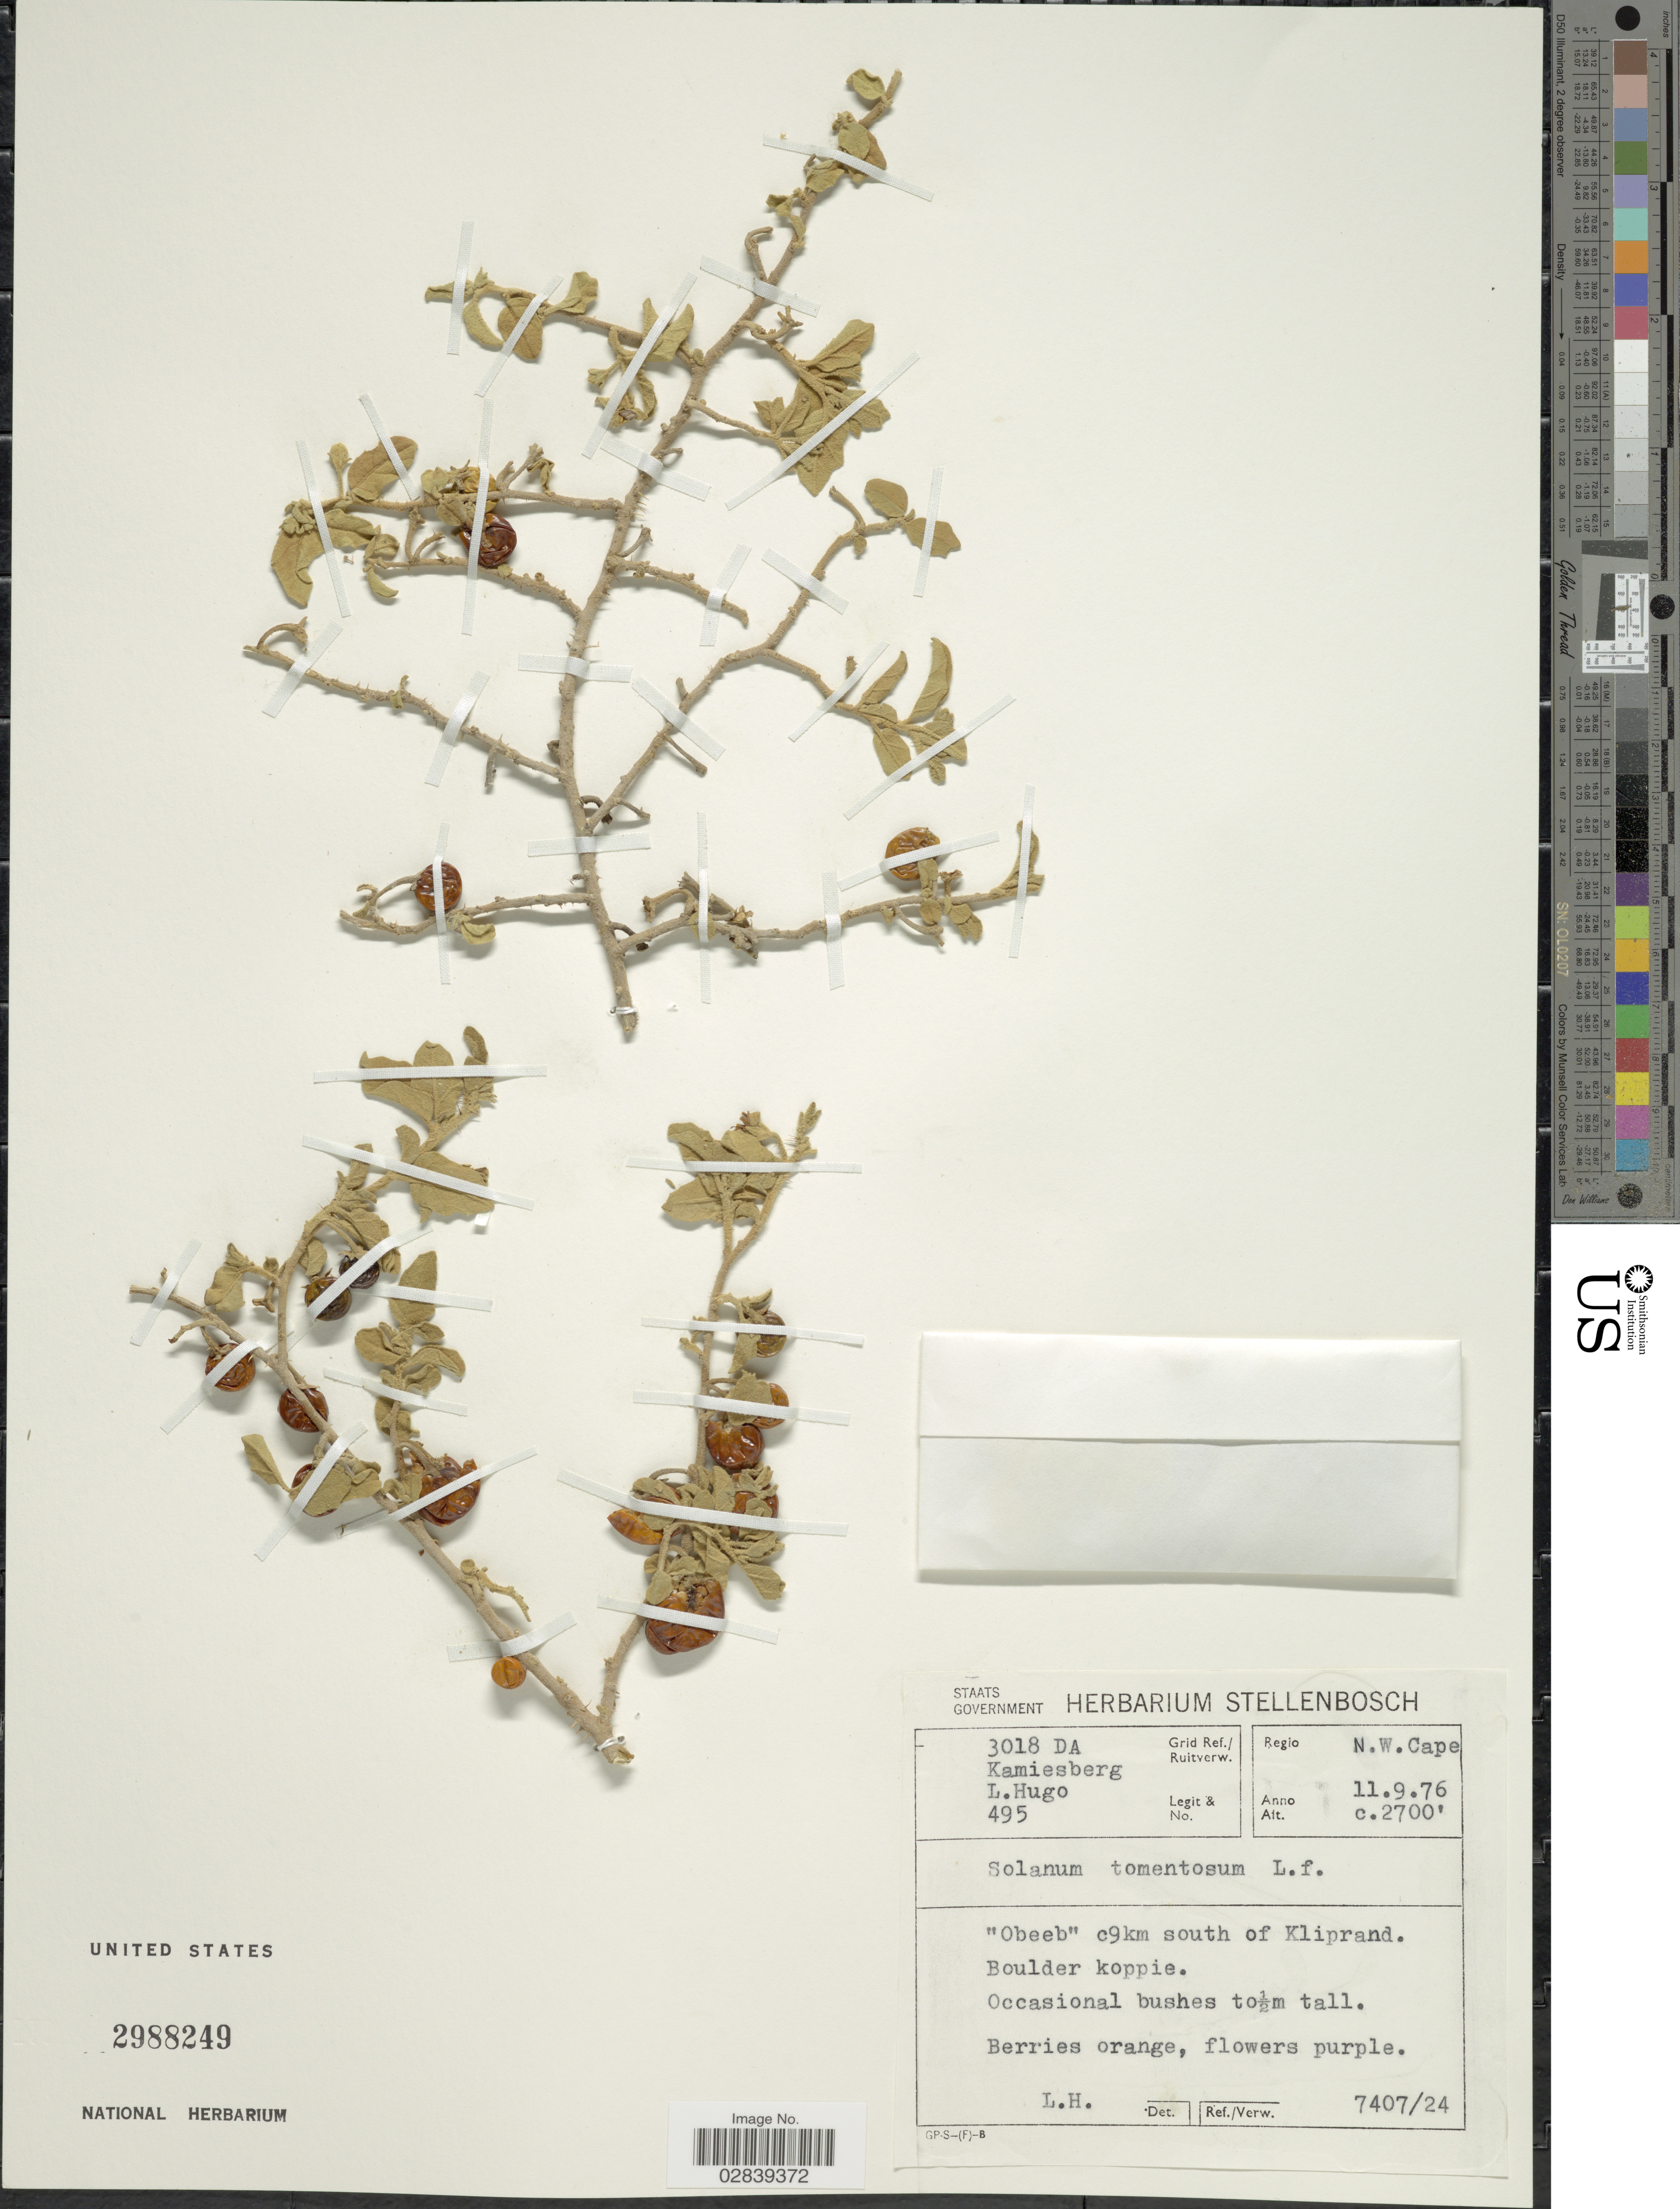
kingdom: Plantae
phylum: Tracheophyta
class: Magnoliopsida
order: Solanales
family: Solanaceae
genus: Solanum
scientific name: Solanum tomentosum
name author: L.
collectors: L. Hugo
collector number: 495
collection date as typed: Transcribed d/m/y: 11/9/76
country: South Africa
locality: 3018 DA Kamiesberg Grid Ref./ Ruitverw., Regio N. W. Cape, "Obeeb" c9km south of Kliprand.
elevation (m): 823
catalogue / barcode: US 2988249